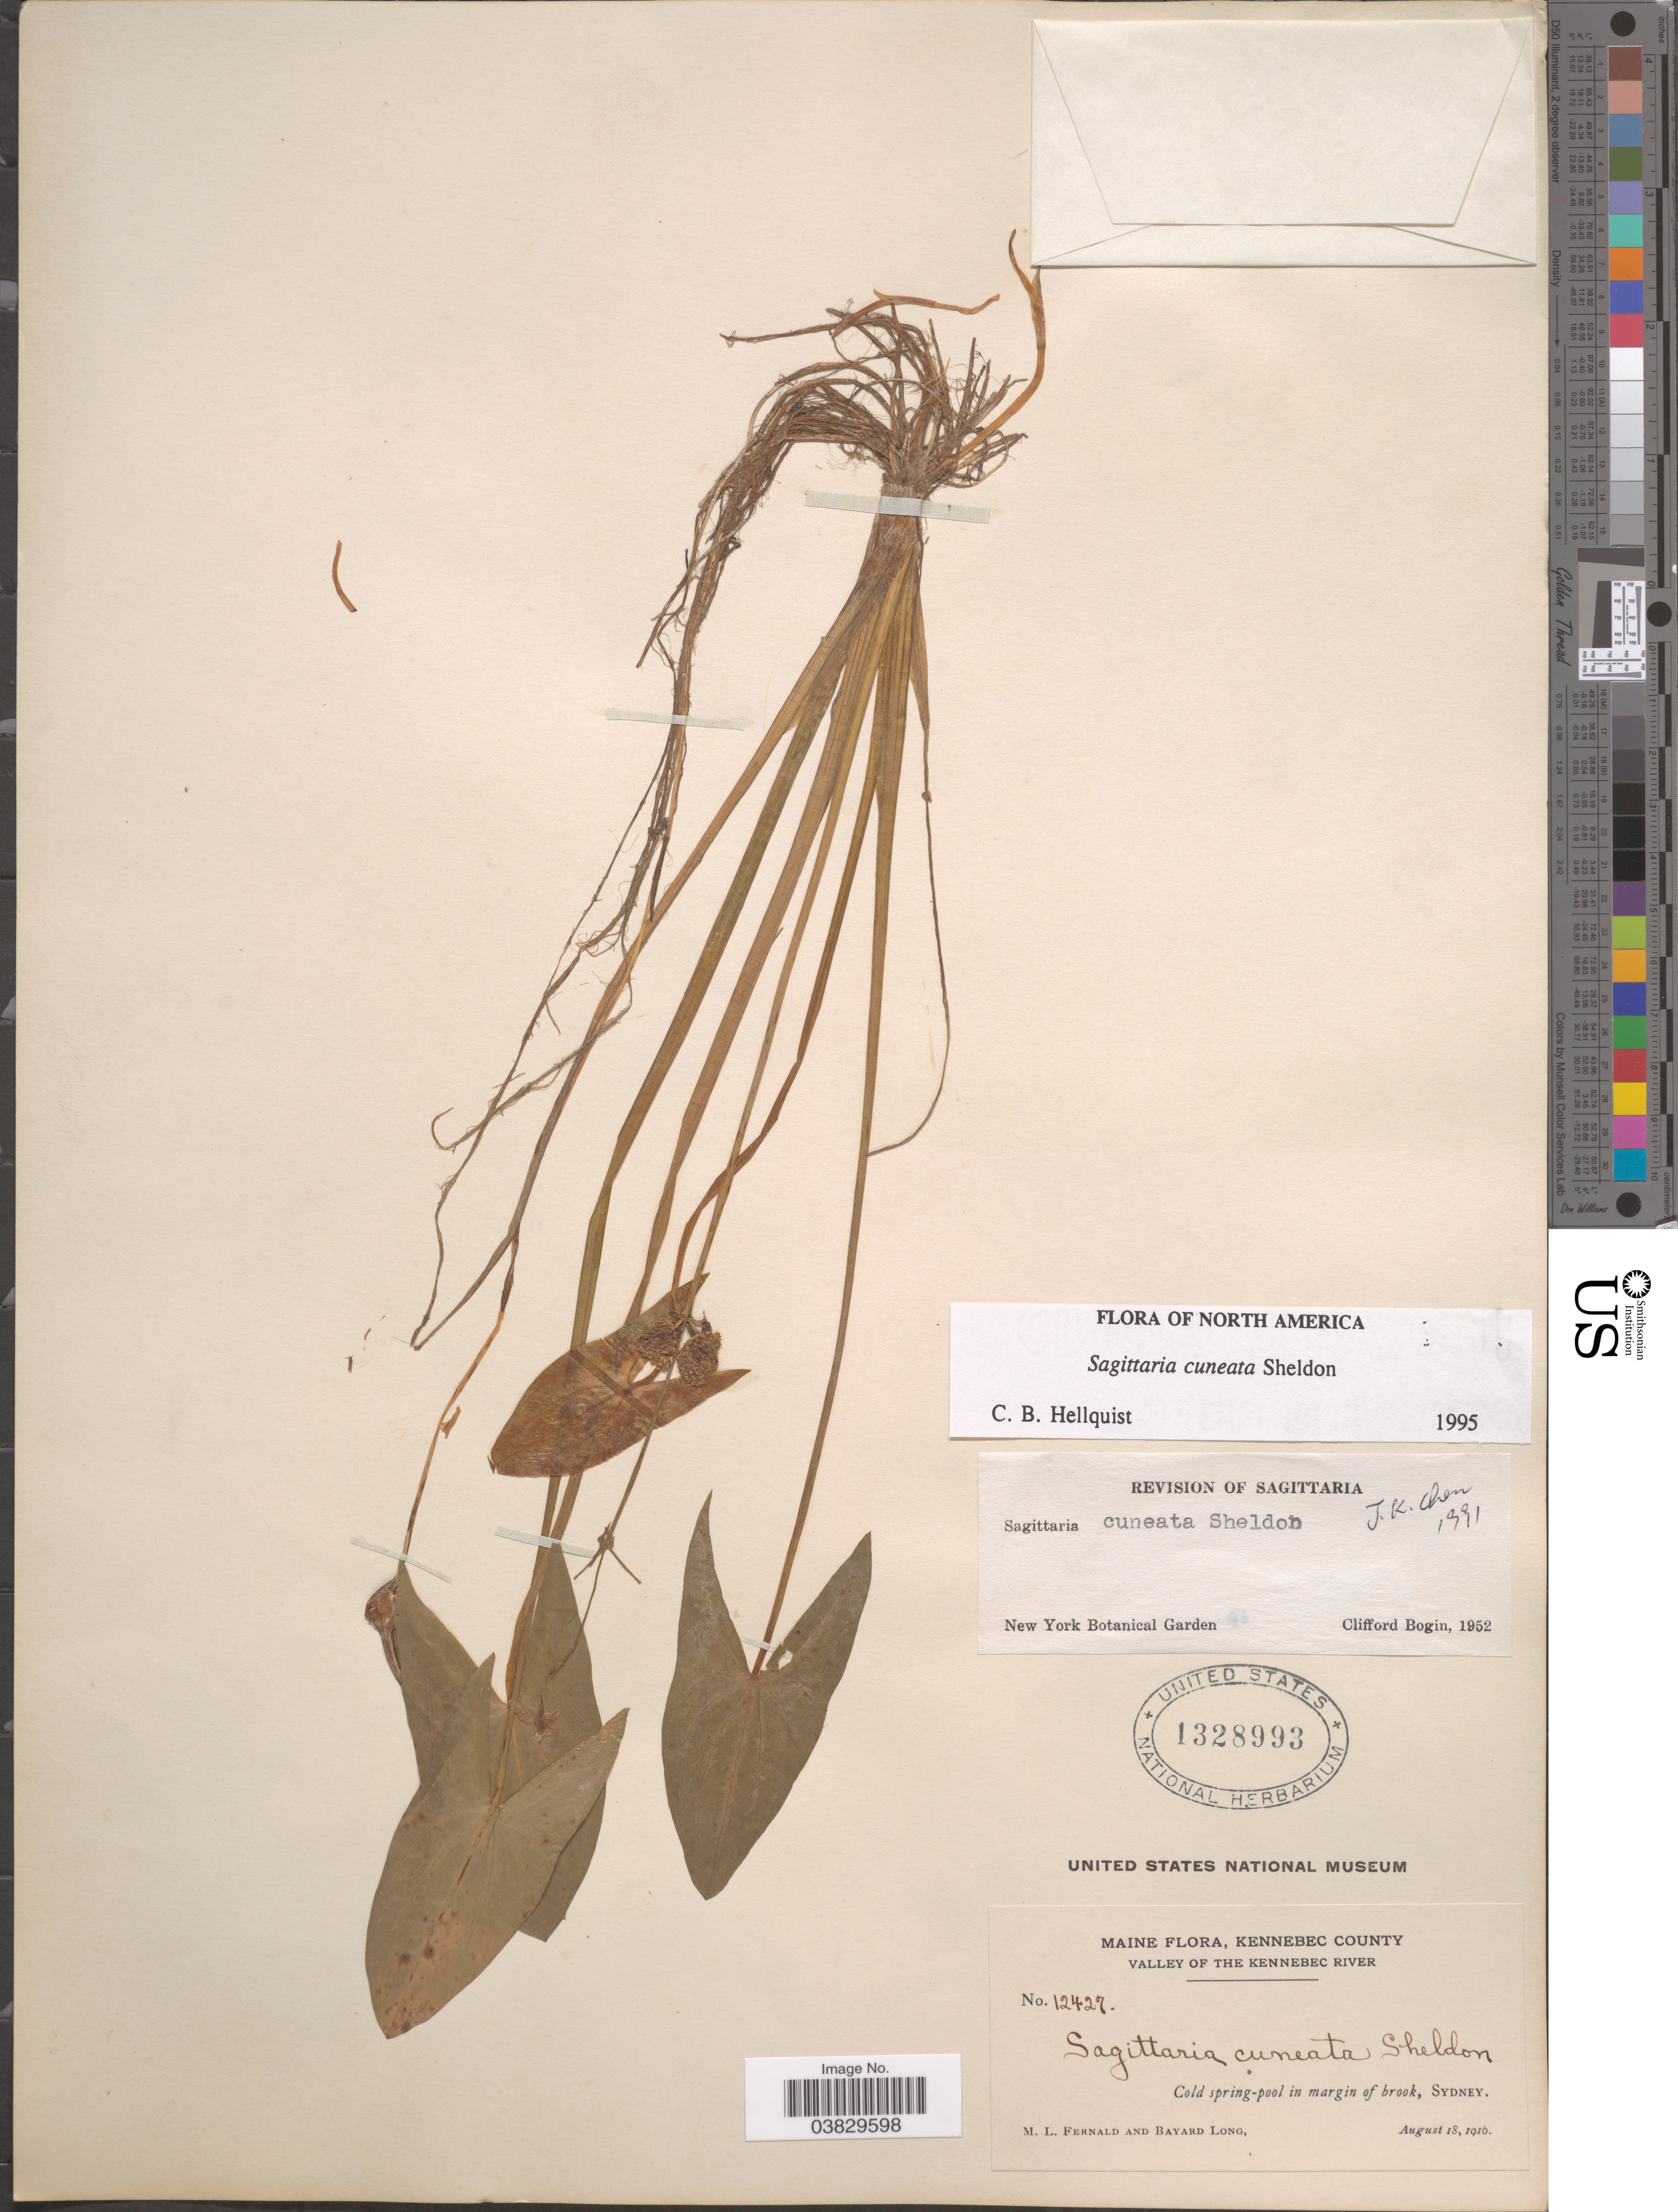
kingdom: Plantae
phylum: Tracheophyta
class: Liliopsida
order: Alismatales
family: Alismataceae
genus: Sagittaria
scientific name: Sagittaria cuneata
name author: E. Sheld.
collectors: M. L. Fernald & B. Long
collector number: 12427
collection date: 1916-08-18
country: United States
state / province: Maine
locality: Kennebec County. Valley of The Kennebec River. Cold spring-pool in margin of brook, Sydney.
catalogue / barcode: US 1328993